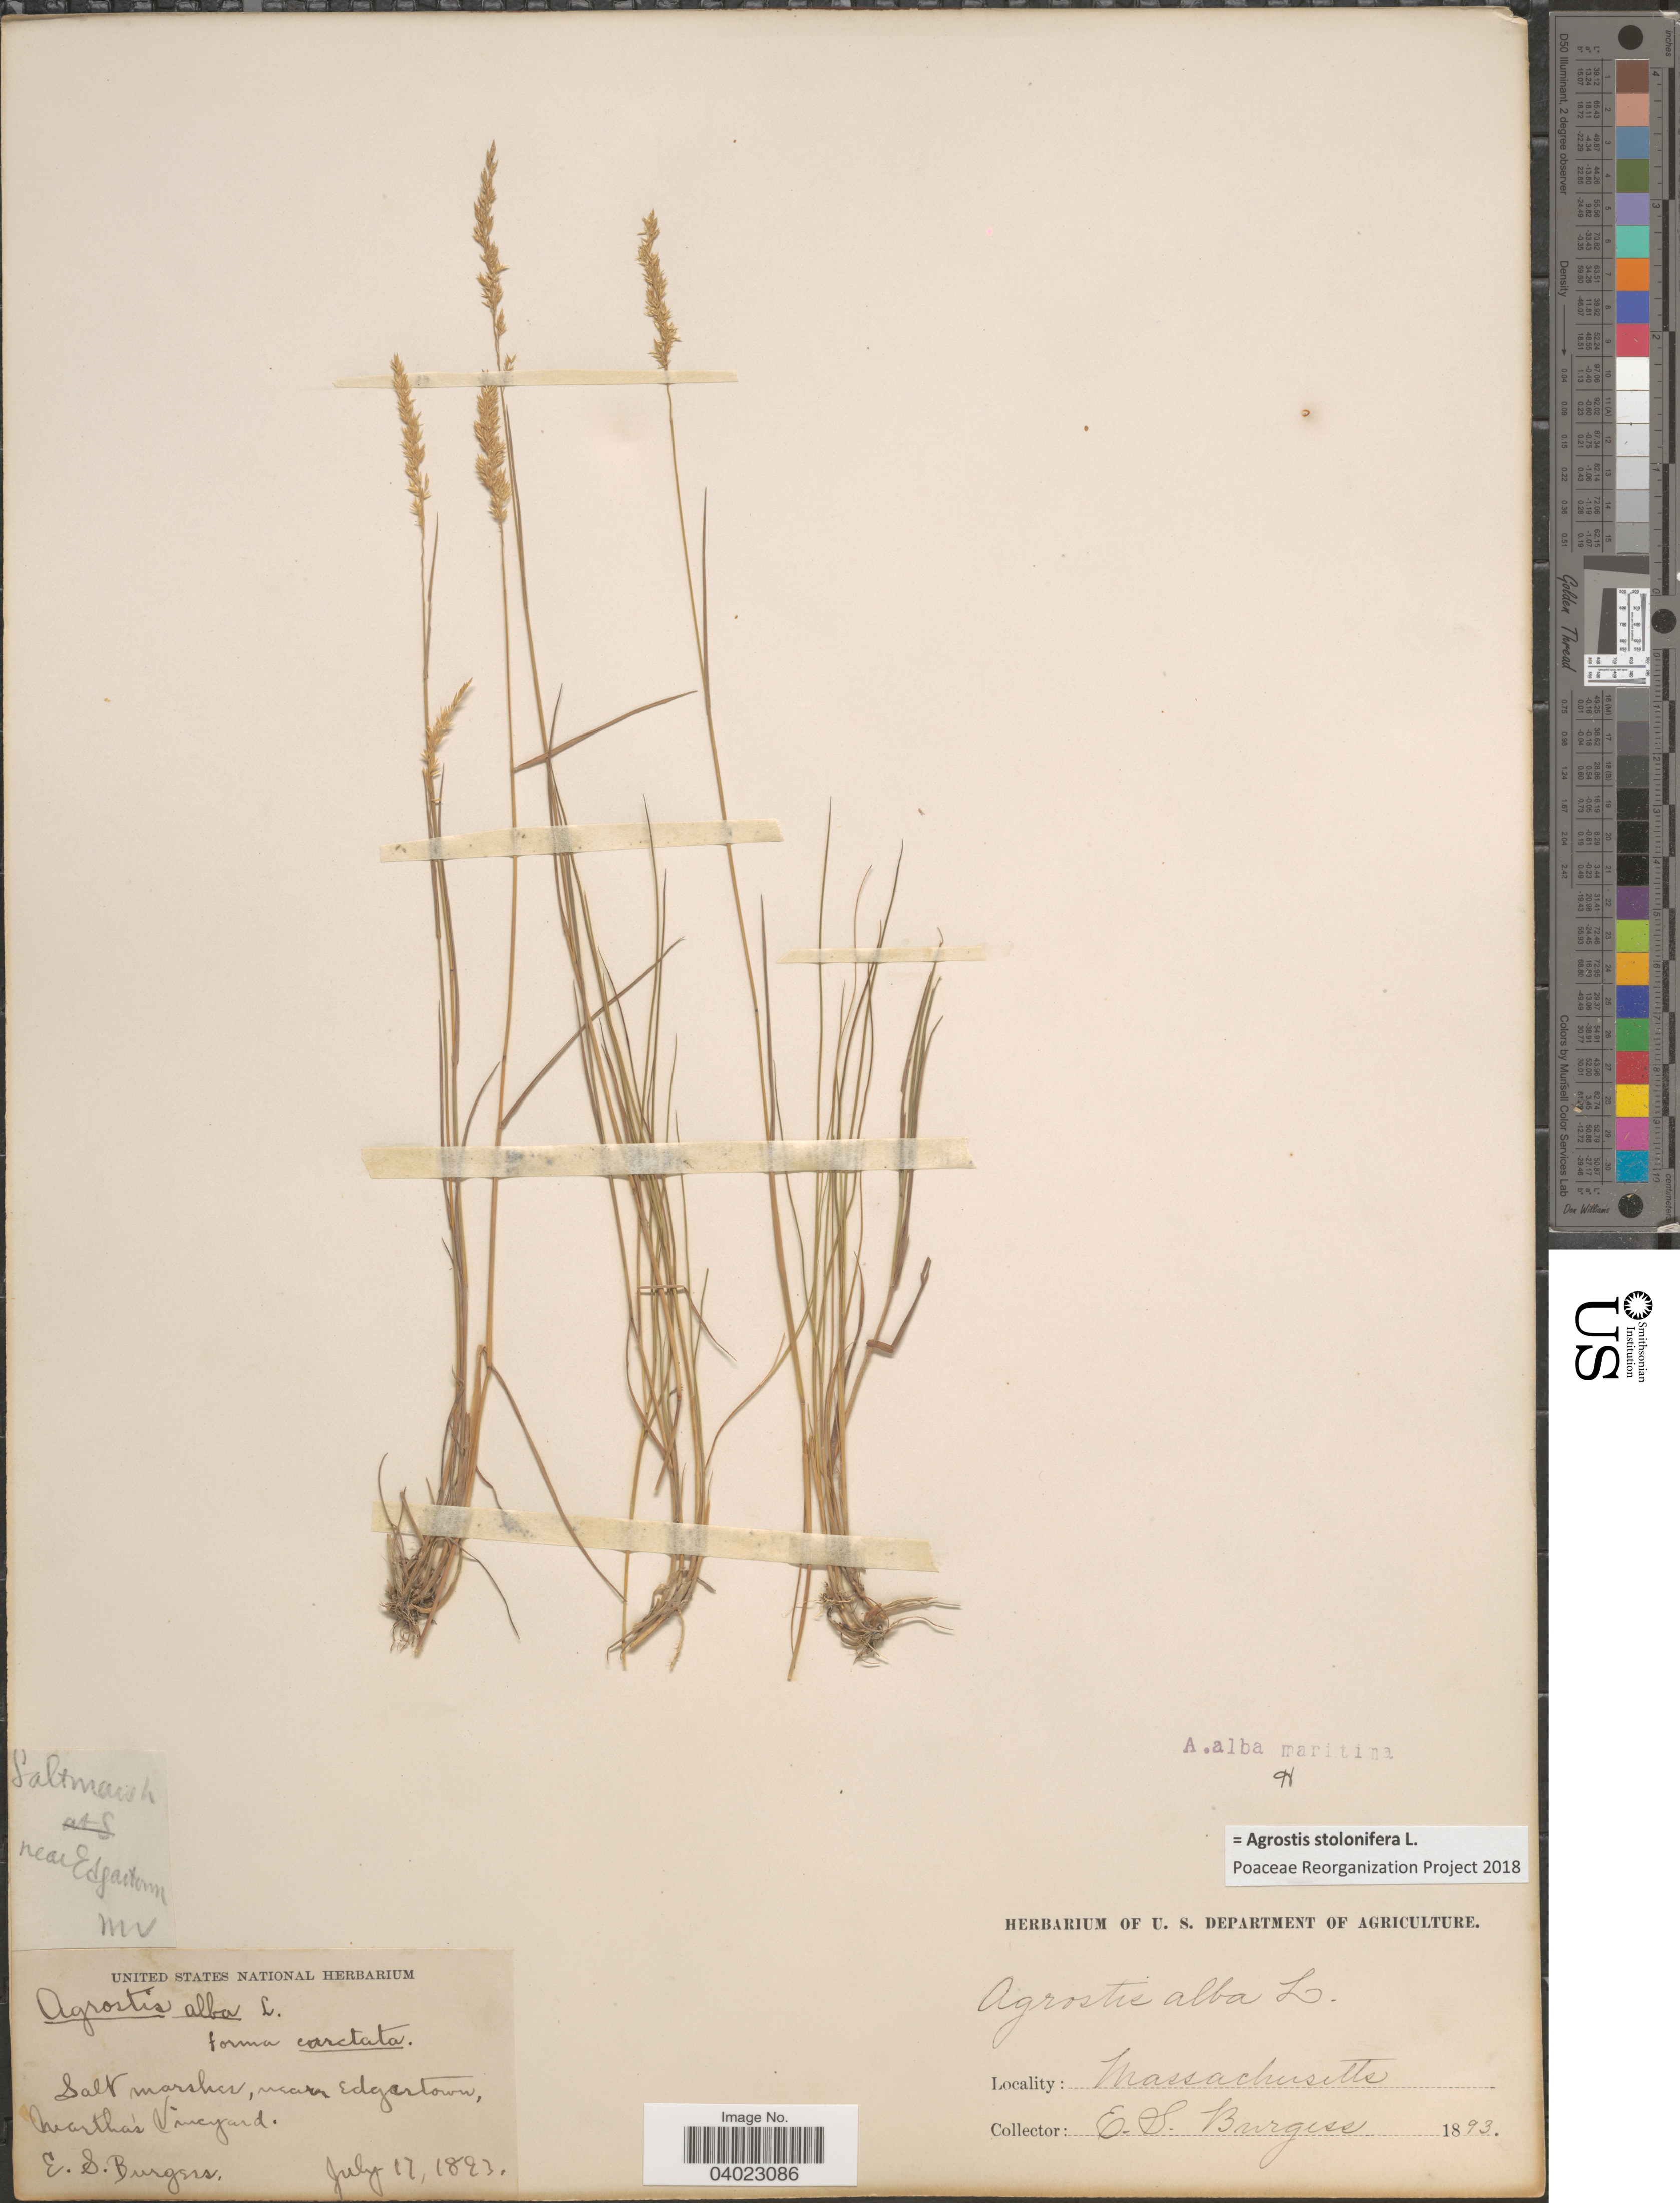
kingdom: Plantae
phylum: Tracheophyta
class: Liliopsida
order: Poales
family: Poaceae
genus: Agrostis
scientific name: Agrostis stolonifera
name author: L.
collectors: E. Burgess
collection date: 1893-07-17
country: United States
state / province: Massachusetts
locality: Salt marshes, near Edgartown, Martha's Vineyard.